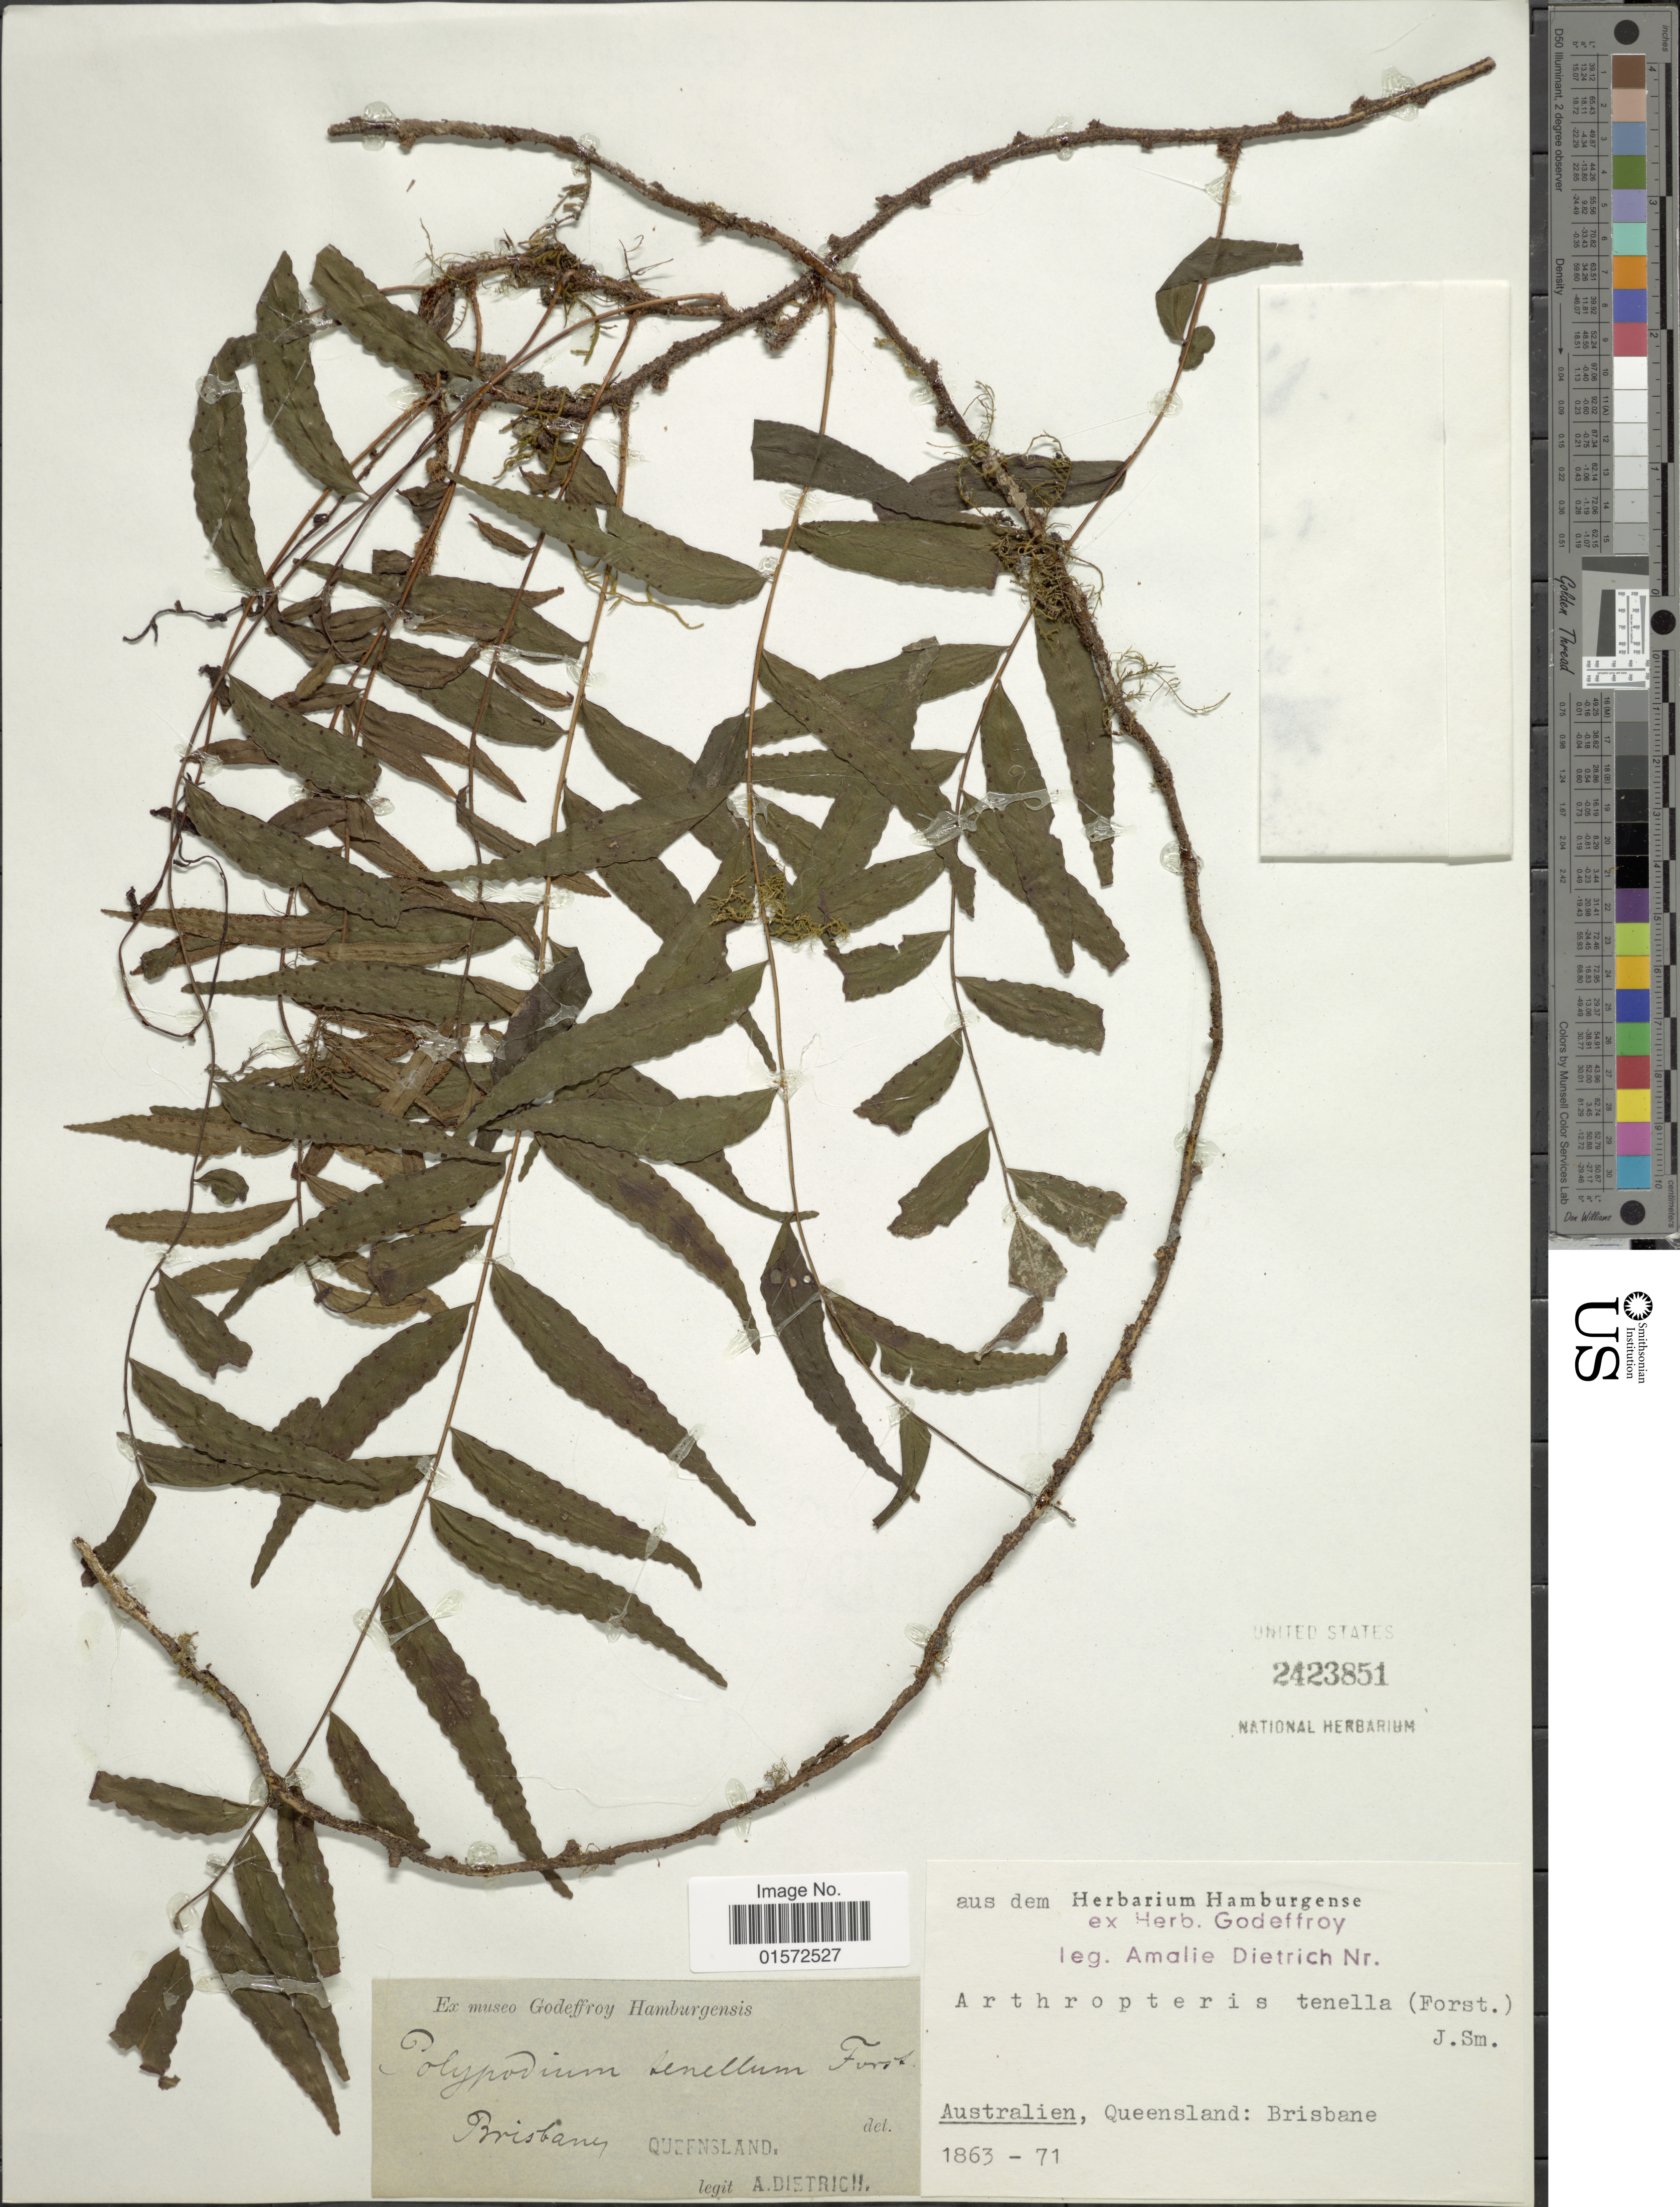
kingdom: Plantae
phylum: Tracheophyta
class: Polypodiopsida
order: Polypodiales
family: Tectariaceae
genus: Arthropteris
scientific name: Arthropteris tenella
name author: (G. Forst.) J. Sm. ex Hook. f.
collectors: A. Dietrich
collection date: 1863/1871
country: Australia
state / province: Queensland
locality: Brisbane, Queensland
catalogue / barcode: US 2423851